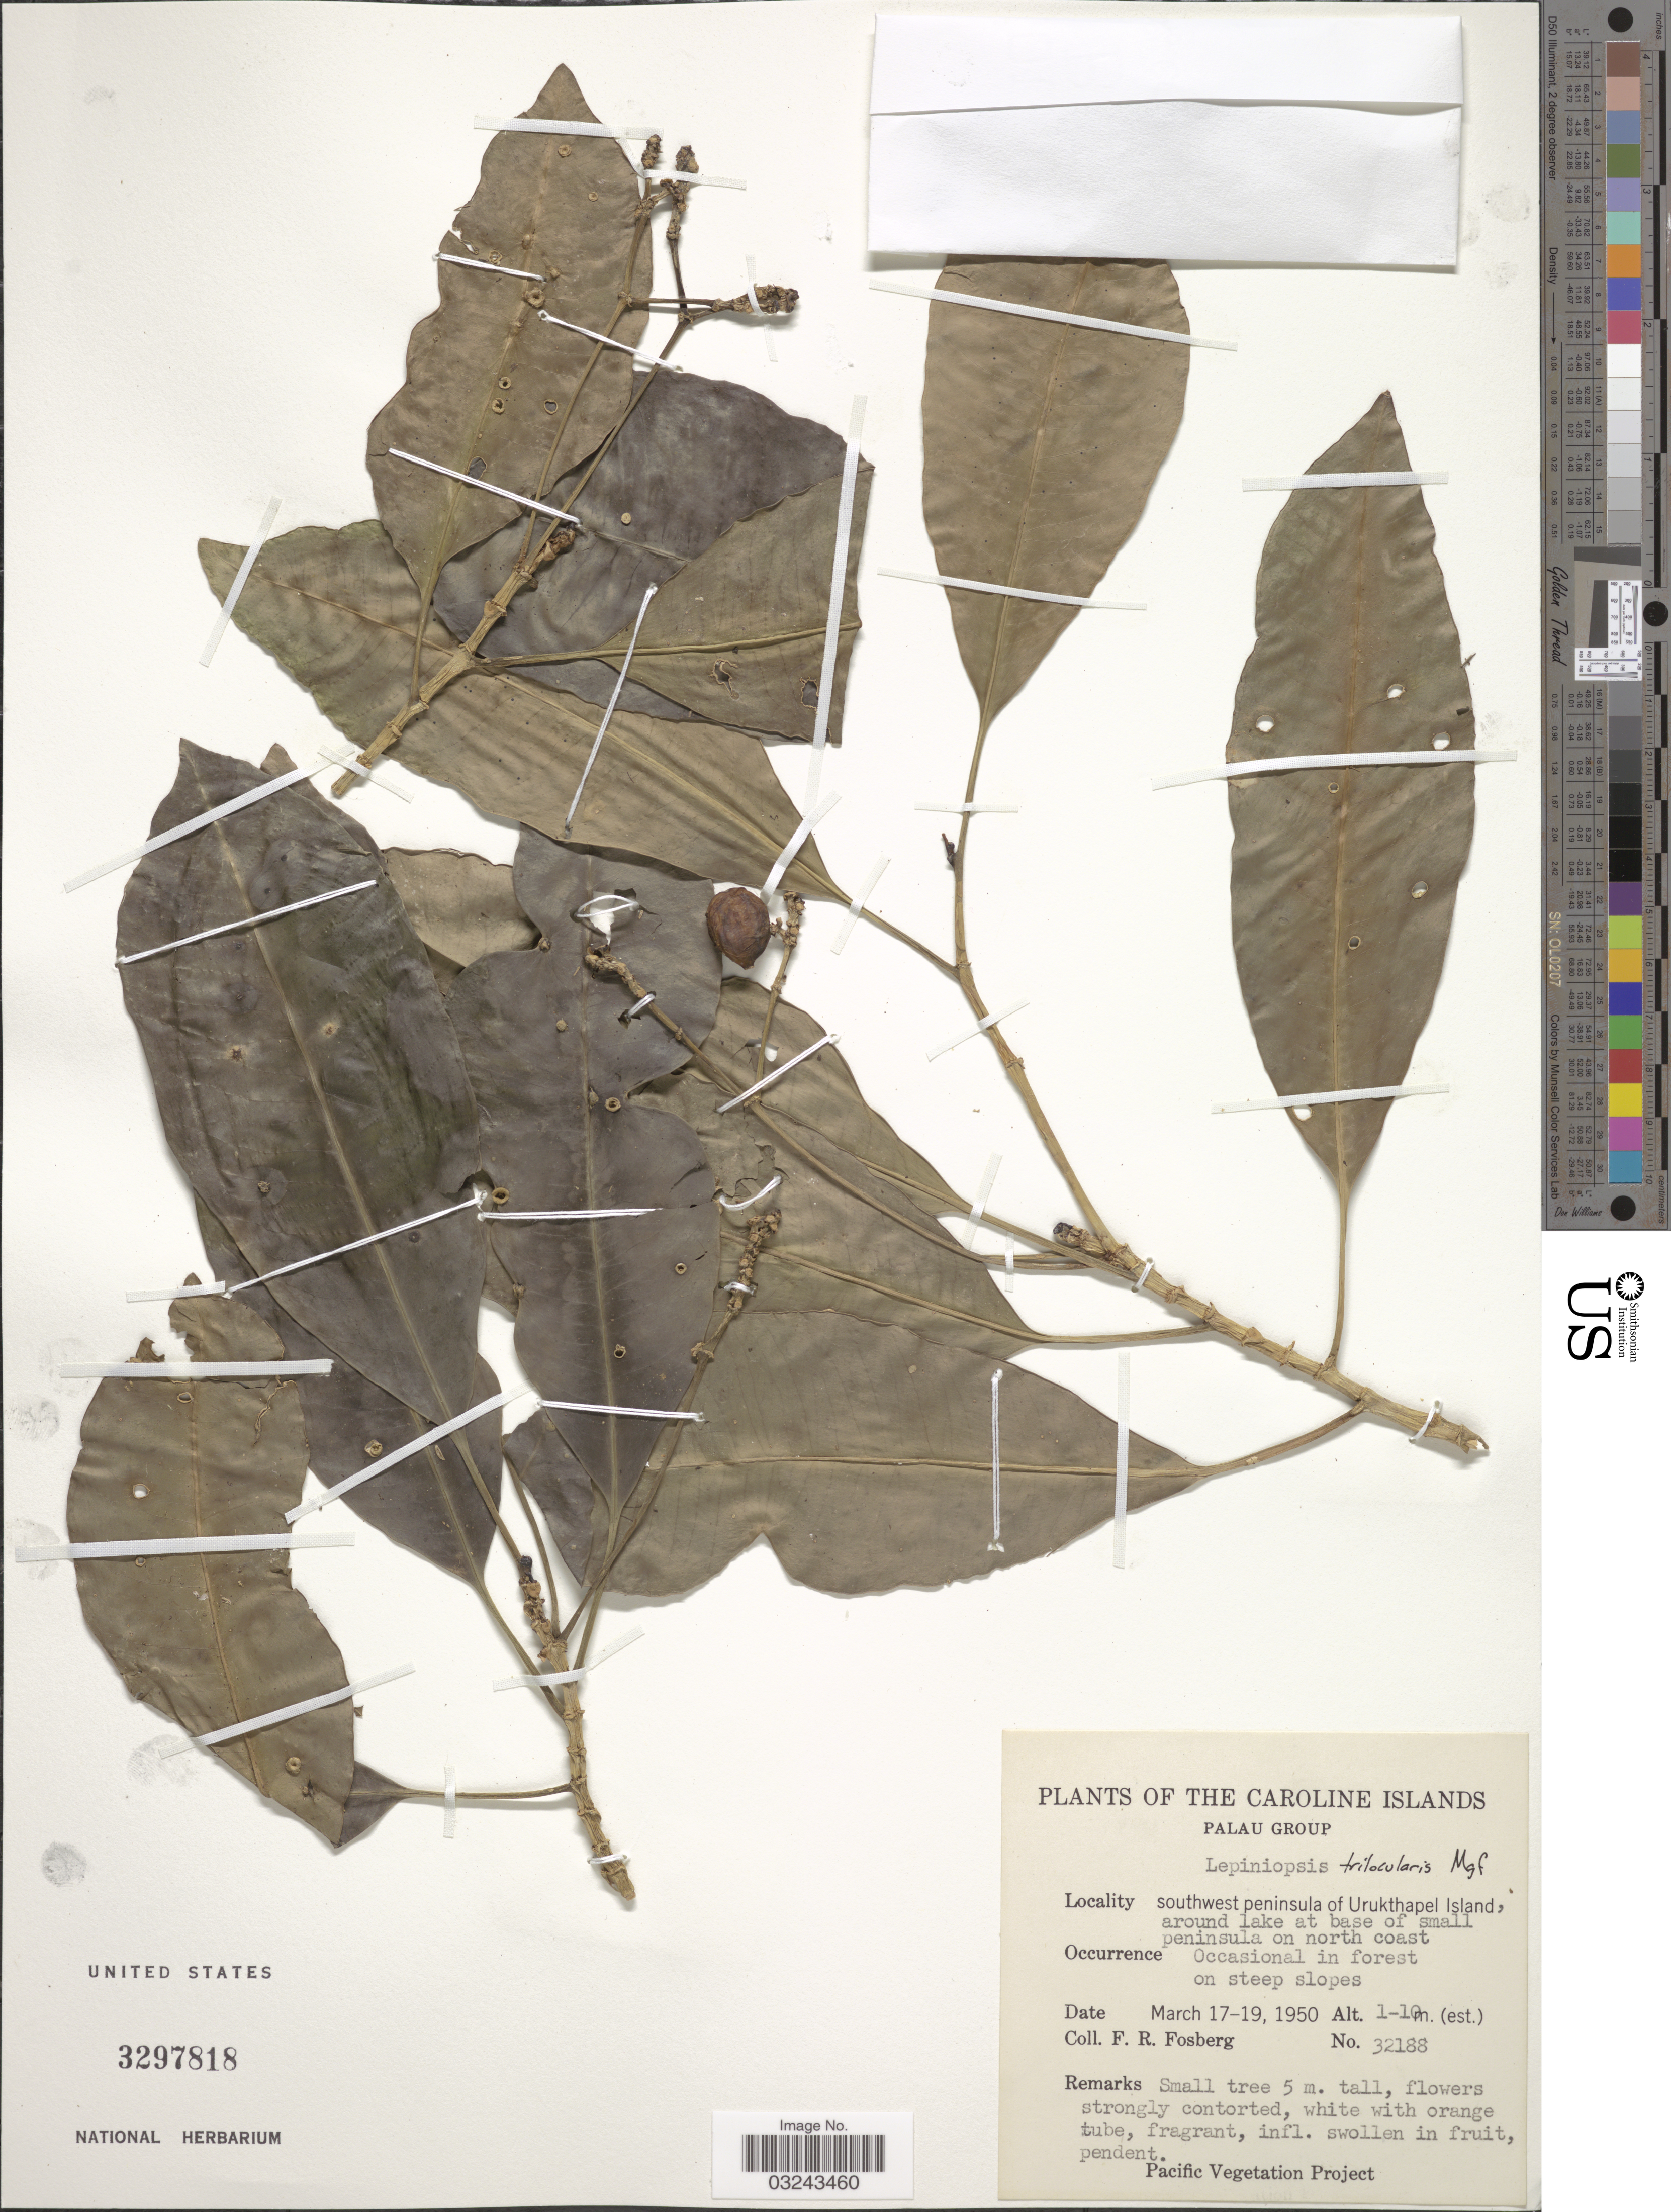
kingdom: Plantae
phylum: Tracheophyta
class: Magnoliopsida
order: Gentianales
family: Apocynaceae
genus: Lepiniopsis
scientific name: Lepiniopsis trilocularis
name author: Markgr.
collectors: F. R. Fosberg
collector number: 32188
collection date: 1950-03-17/1950-03-19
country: Palau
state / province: Koror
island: Ngeruktabel [Urukthapel]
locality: The Caroline Islands, Palau Group, southwest peninsula of Urukthapel Island, around lake at base of small peninsula on north coast.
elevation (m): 1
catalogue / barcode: US 3297818